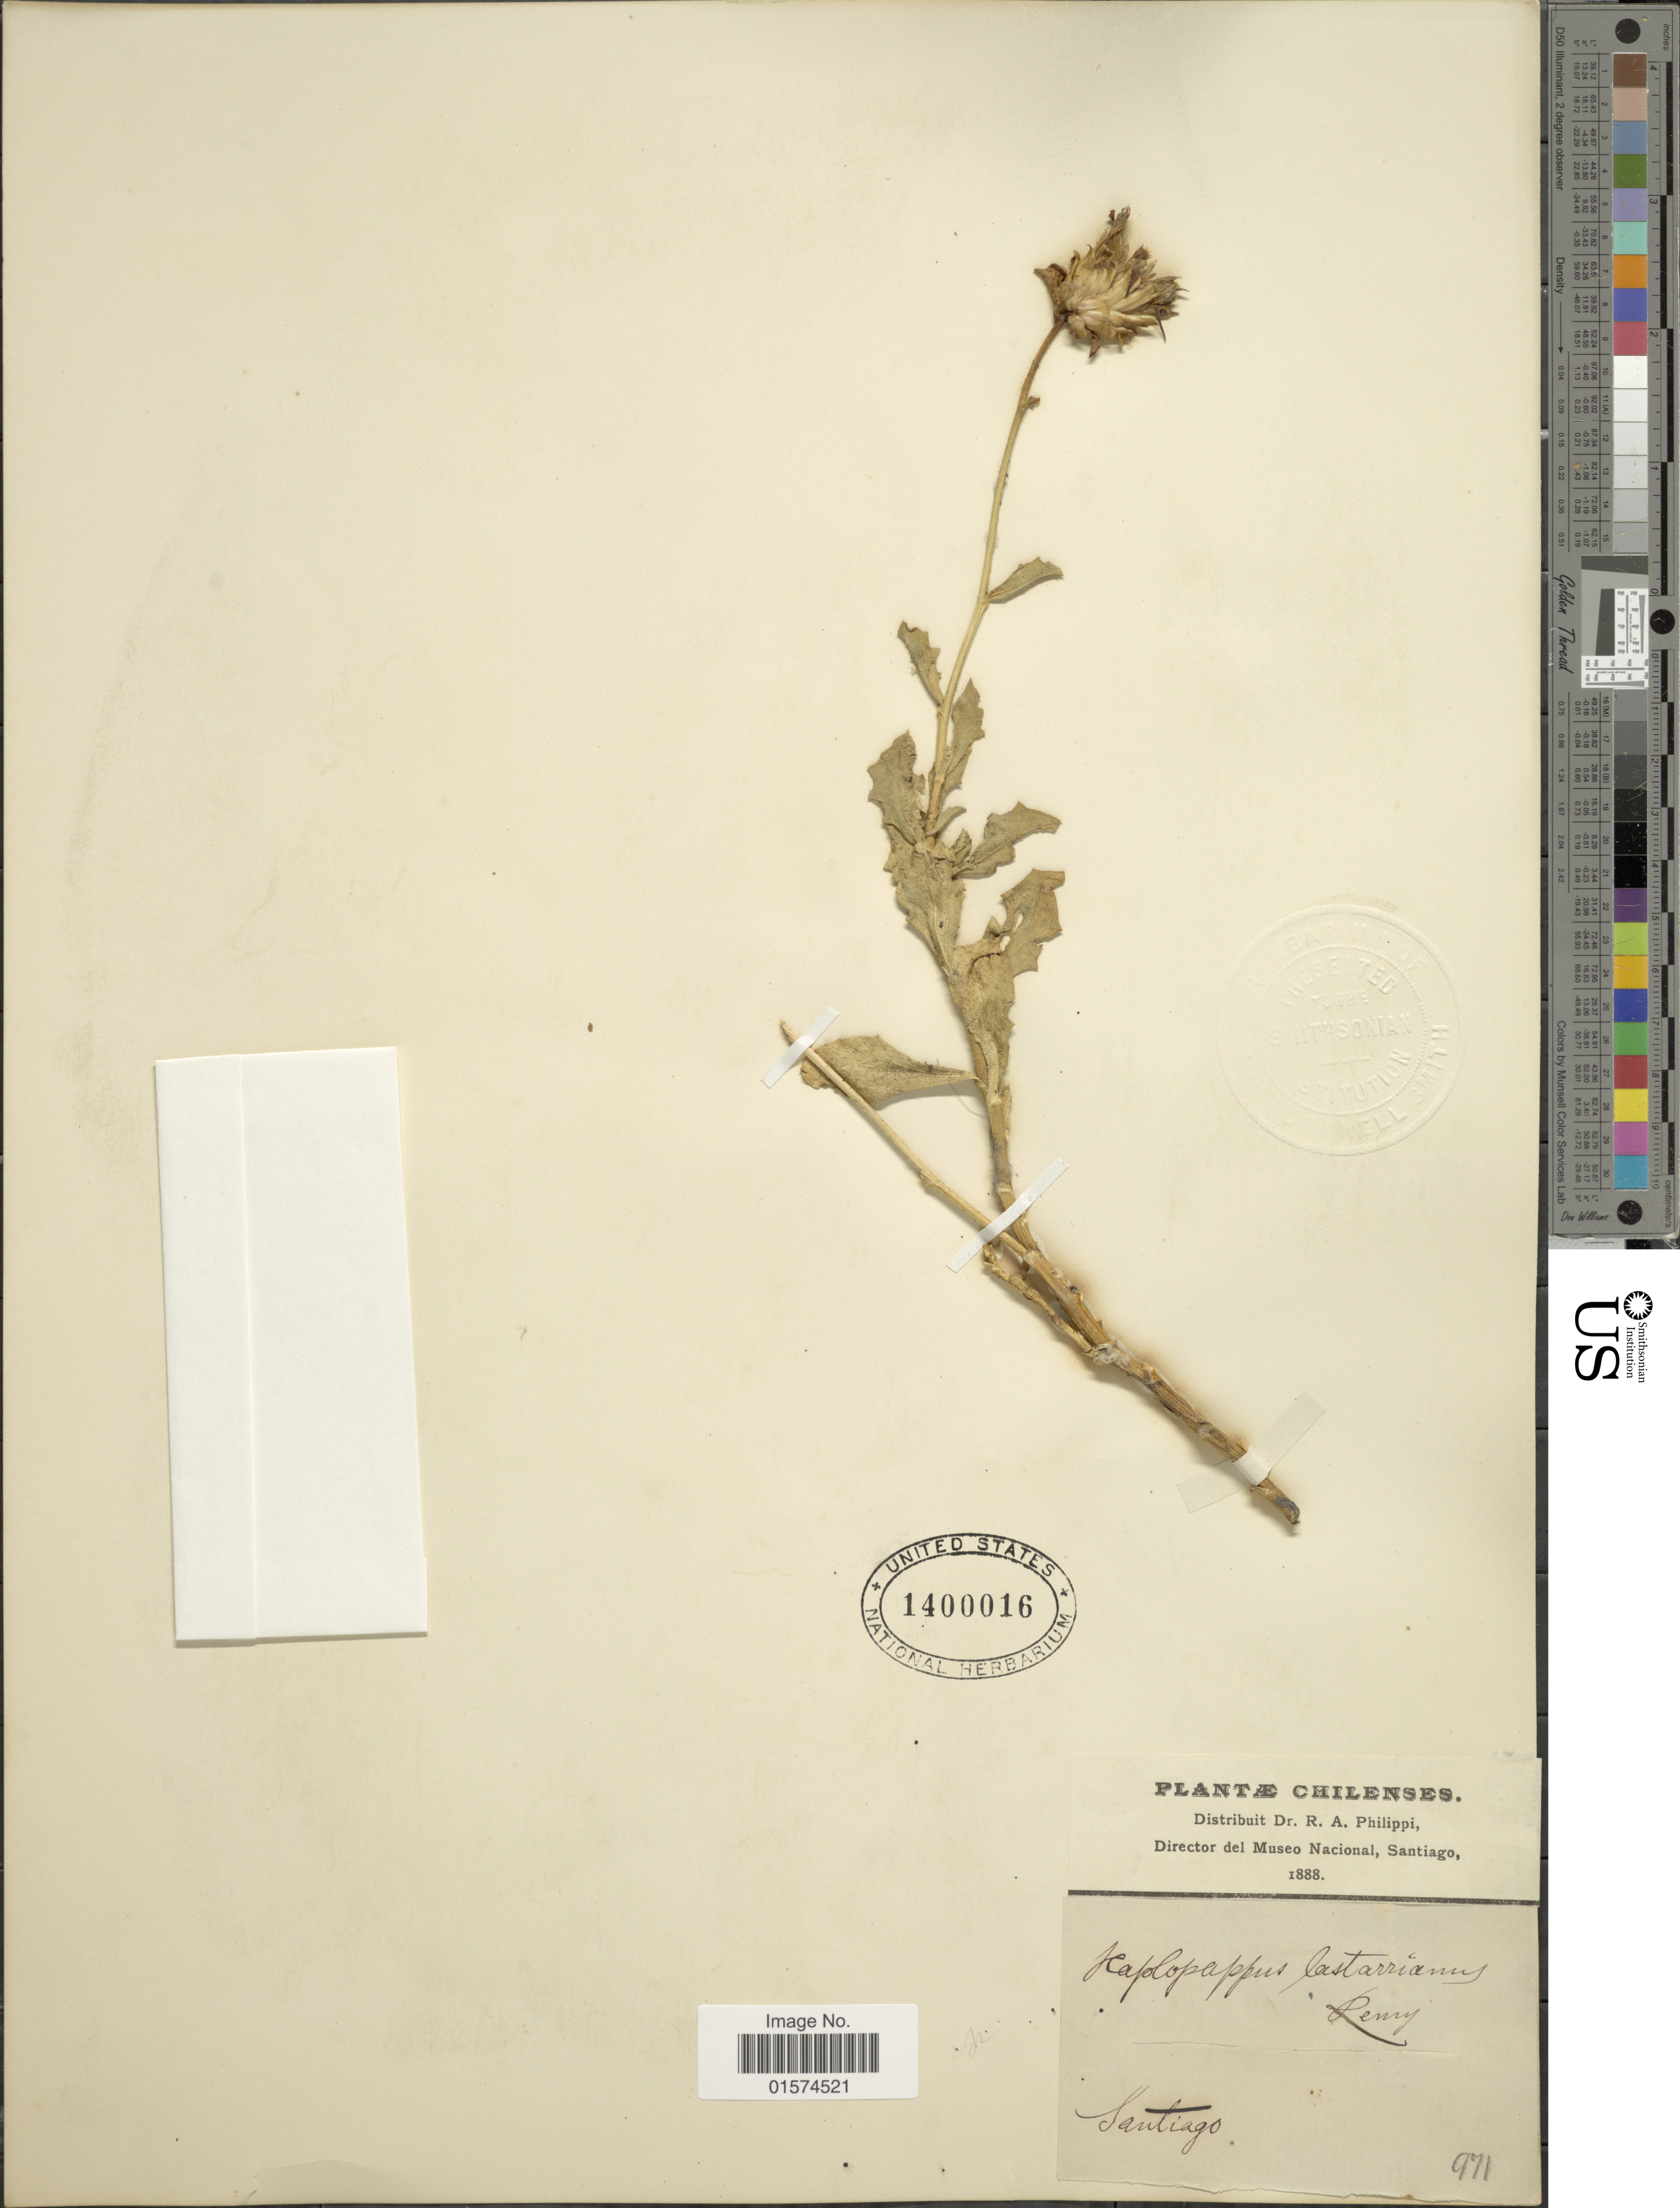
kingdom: Plantae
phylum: Tracheophyta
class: Magnoliopsida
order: Asterales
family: Asteraceae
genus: Haplopappus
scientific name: Haplopappus lastarrianus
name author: J. Rémy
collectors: R. A. Philippi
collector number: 971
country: Chile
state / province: Región Metropolitana (RM)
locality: Santiago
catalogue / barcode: US 1400016